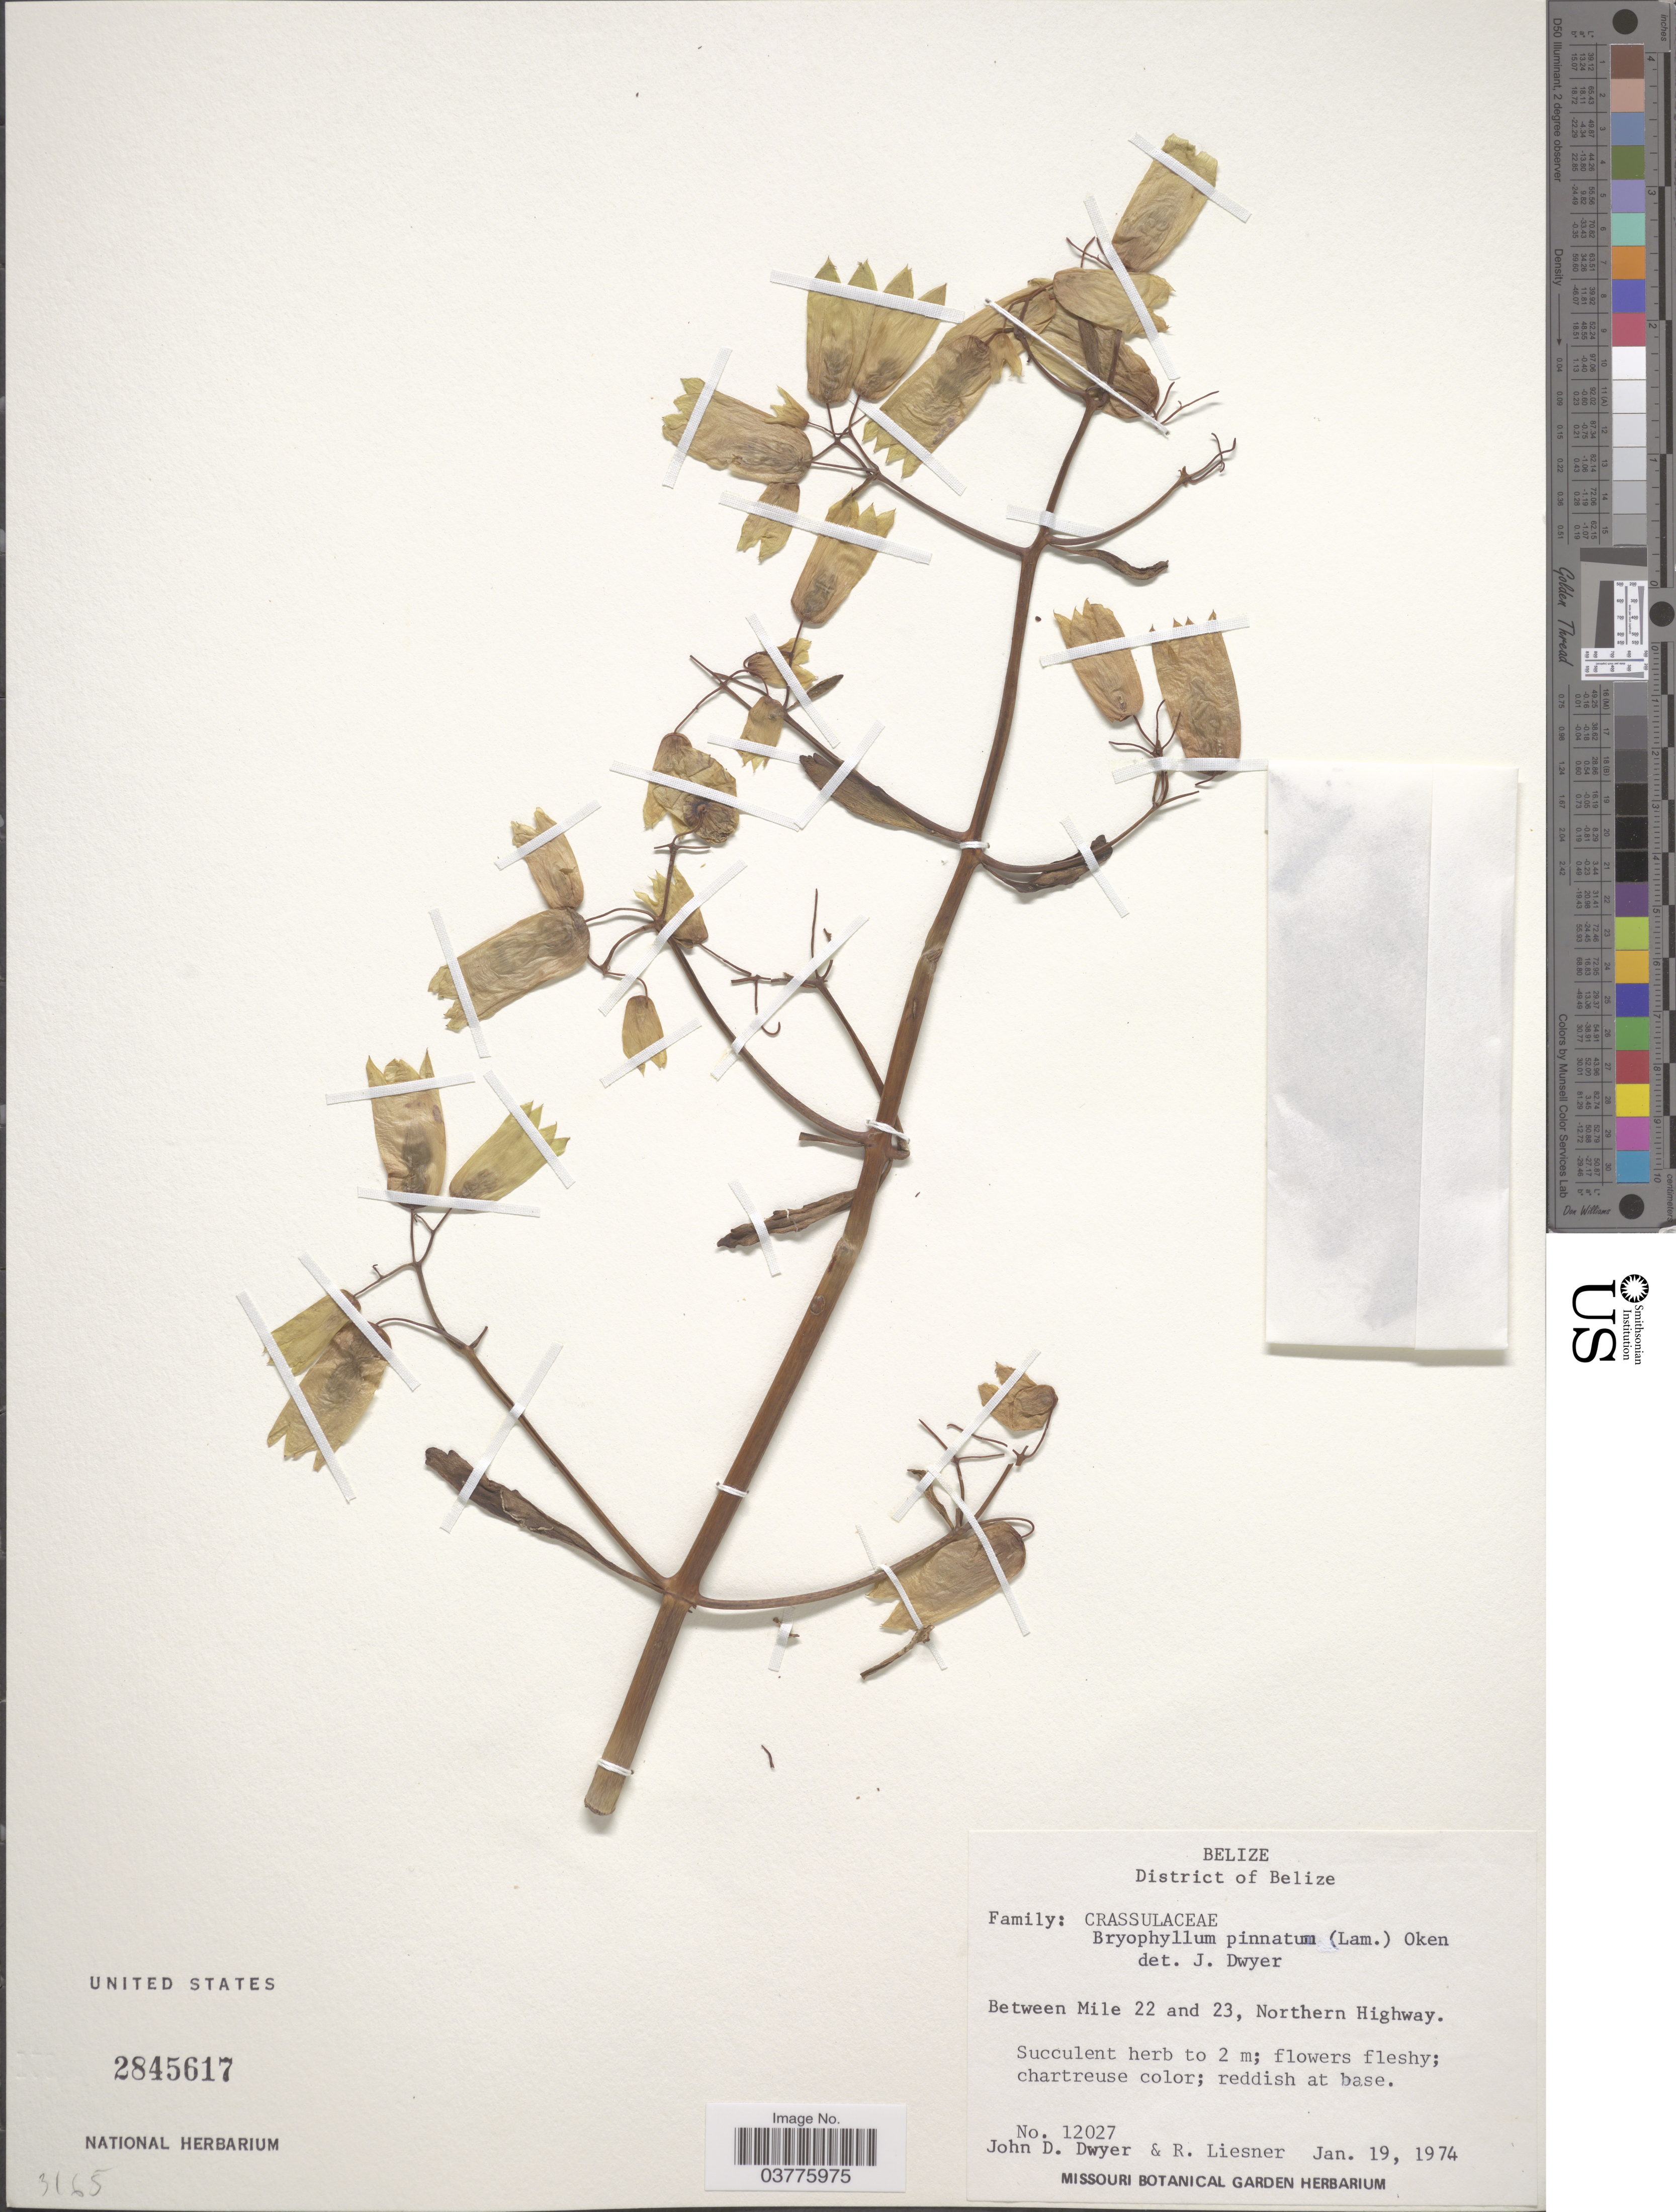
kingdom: Plantae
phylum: Tracheophyta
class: Magnoliopsida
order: Saxifragales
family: Crassulaceae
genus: Kalanchoe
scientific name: Kalanchoe pinnata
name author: (Lam.) Pers.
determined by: Strong, Mark T., (BOT), Smithsonian Institution - National Museum of Natural History (UNITED STATES)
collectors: J. D. Dwyer & R. L. Liesner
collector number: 12027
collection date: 1974-01-19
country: Belize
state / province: Belize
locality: District of Belize. Between Mile 22 and 23, Northern Highway.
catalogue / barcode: US 2845617